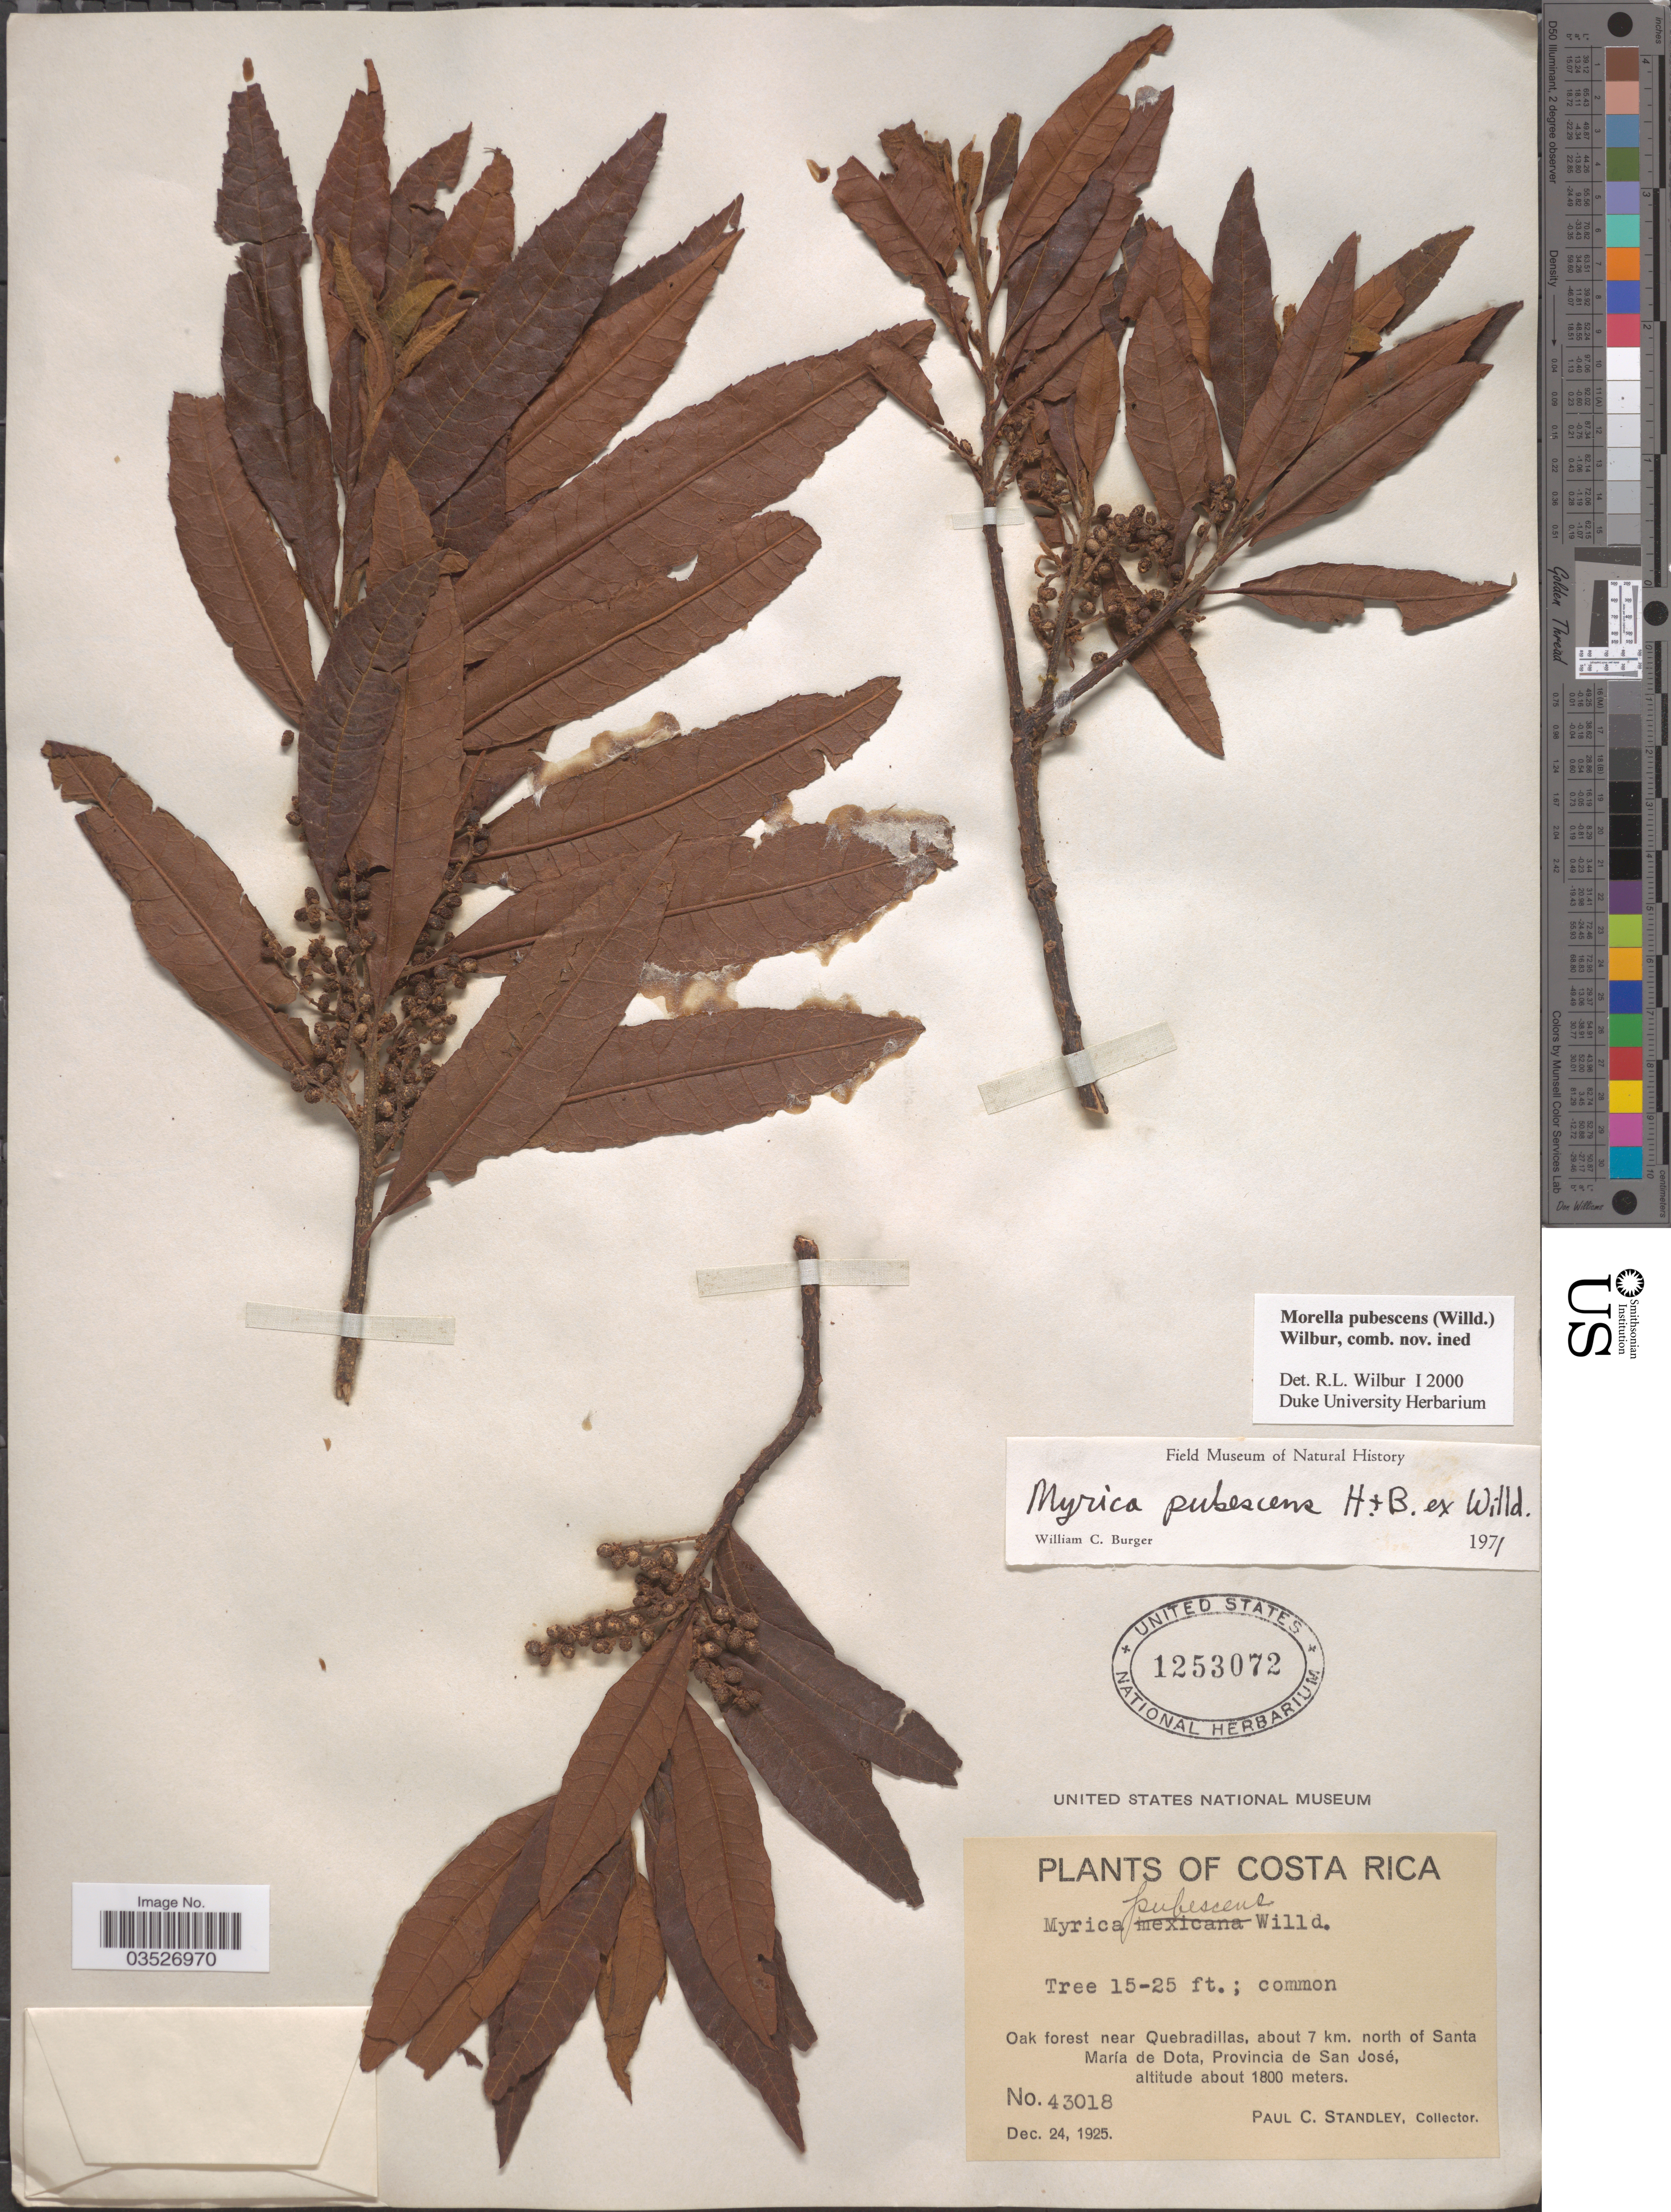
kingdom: Plantae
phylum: Tracheophyta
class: Magnoliopsida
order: Fagales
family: Myricaceae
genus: Morella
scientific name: Morella pubescens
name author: (Humb. & Bonpl. ex Willd.) Wilbur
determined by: Wilbur, R. L.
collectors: P. C. Standley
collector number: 43018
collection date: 1925-12-24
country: Costa Rica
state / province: San José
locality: Oak forest near Quebradillas, about 7 km. north of Santa María de Dota.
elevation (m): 1800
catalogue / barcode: US 1253072